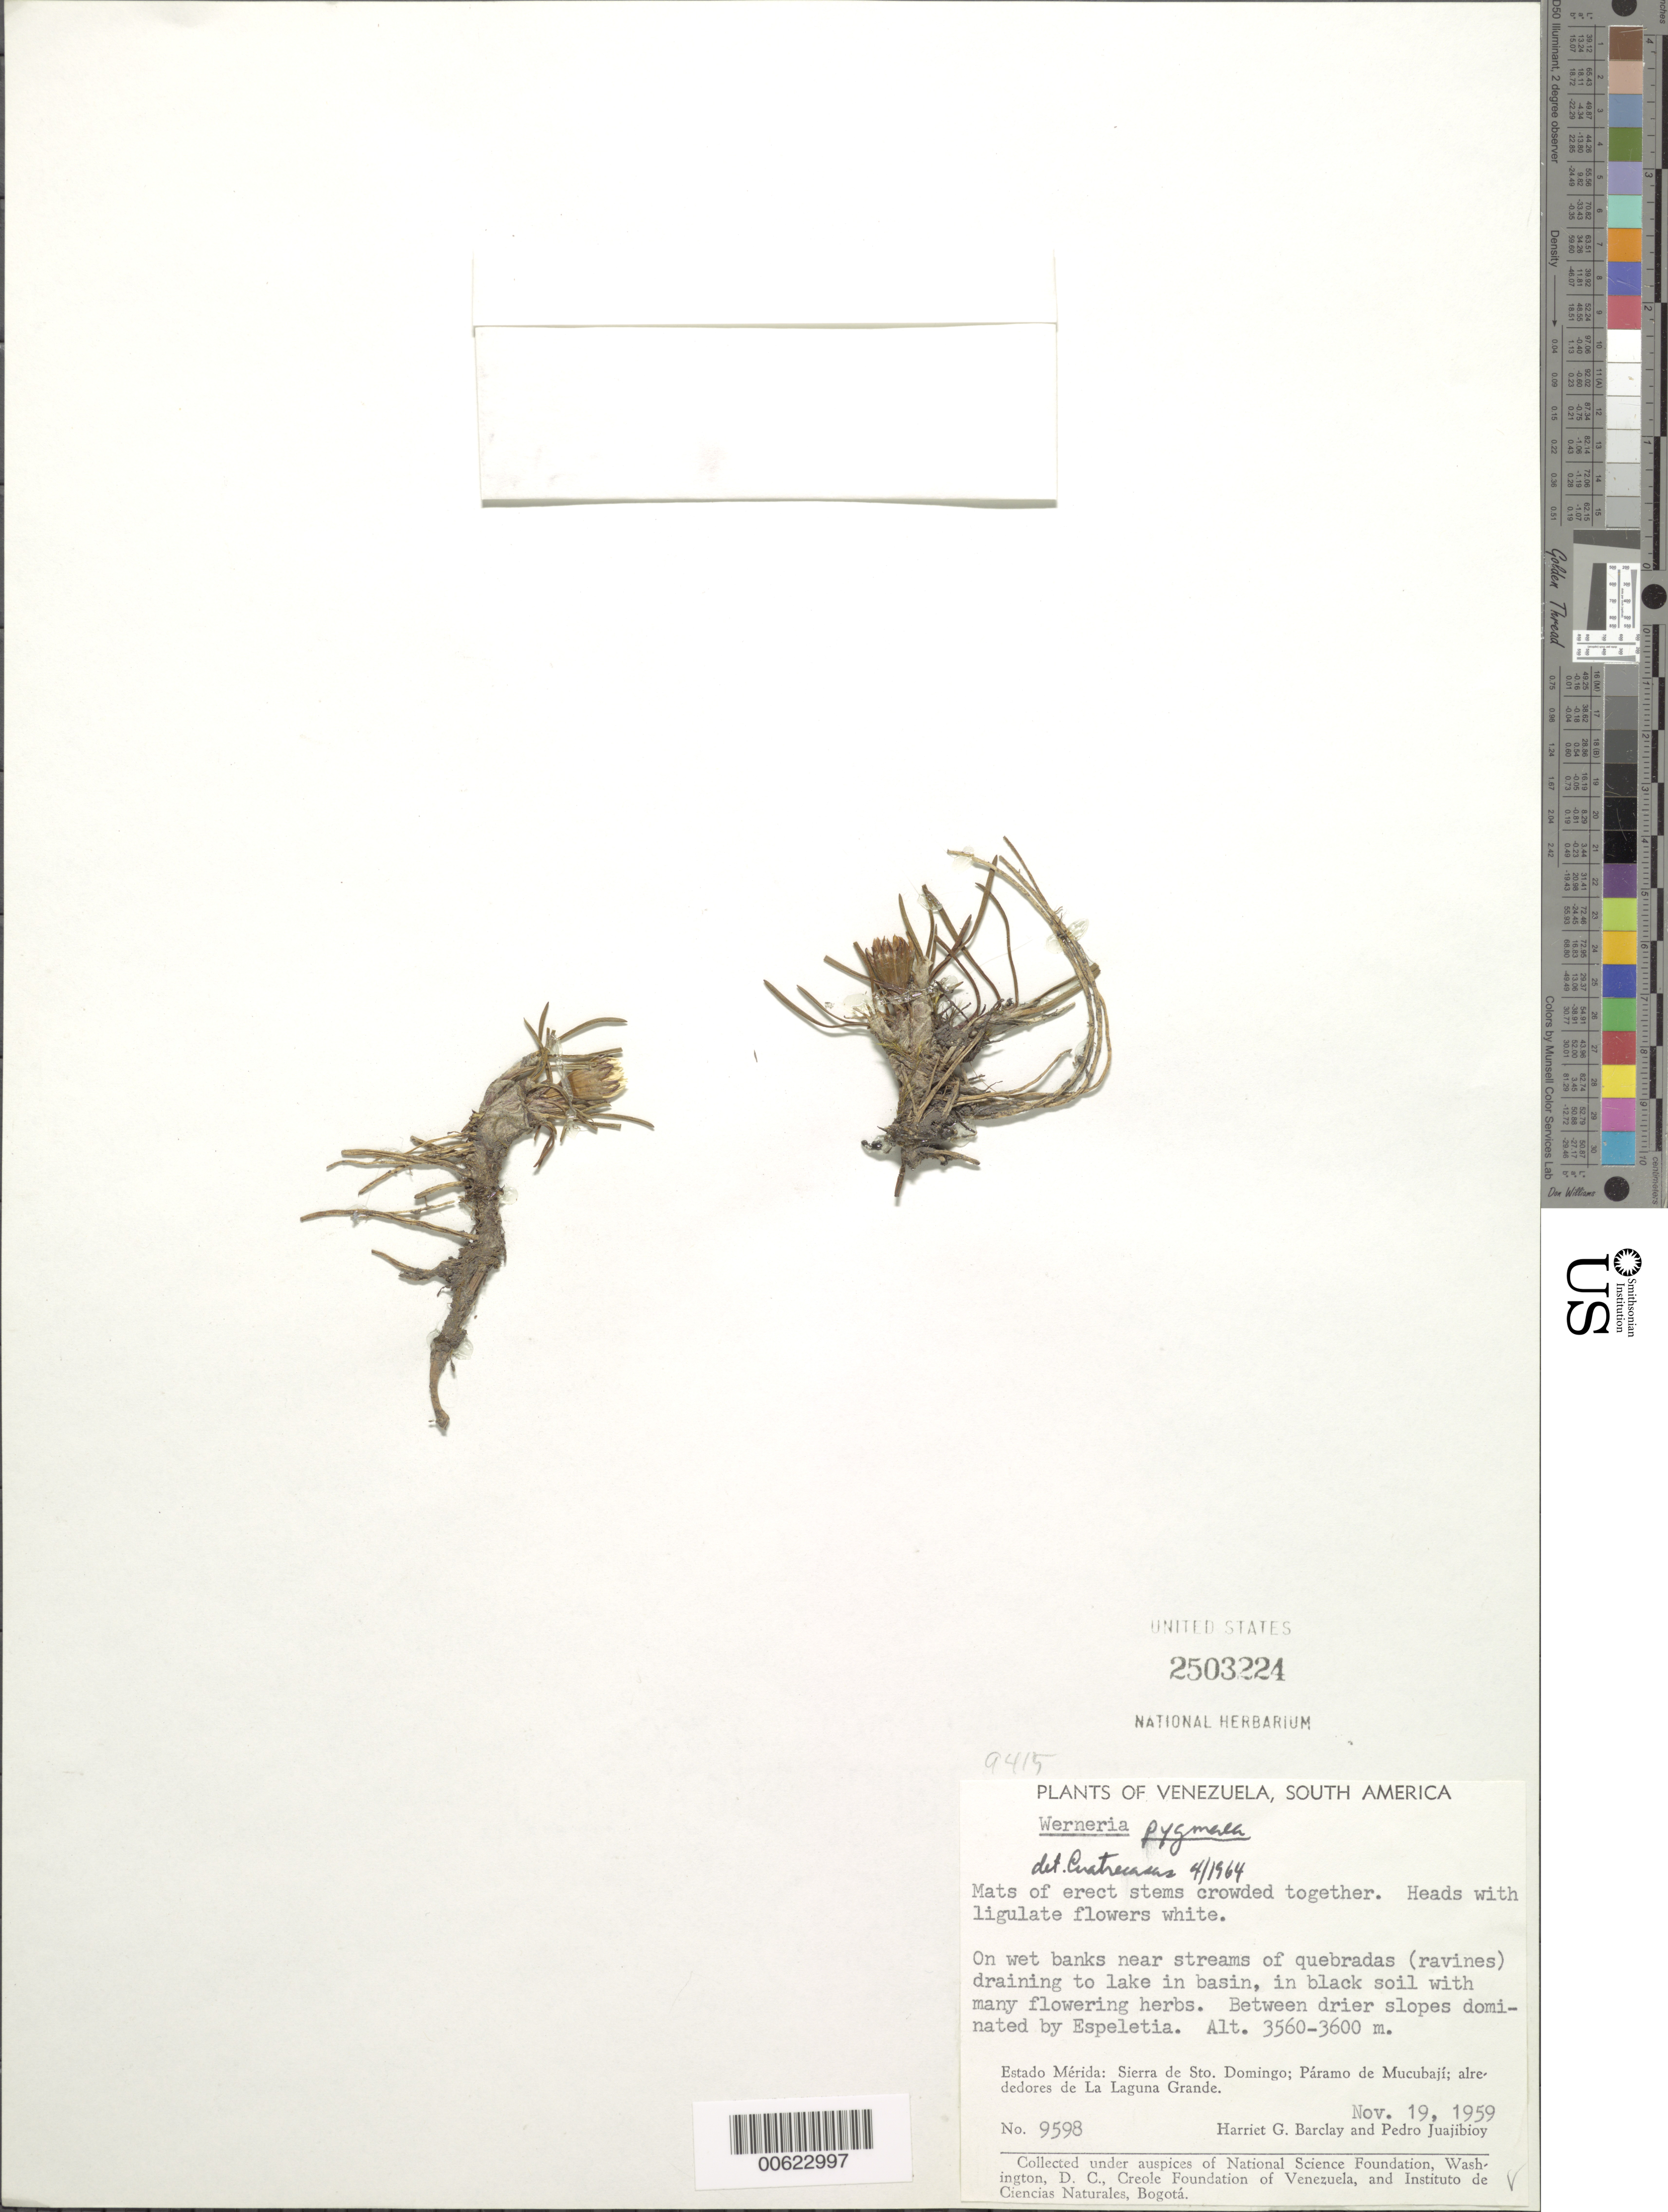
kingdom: Plantae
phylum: Tracheophyta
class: Magnoliopsida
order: Asterales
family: Asteraceae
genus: Werneria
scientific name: Werneria pygmaea complex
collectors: H. G. Barclay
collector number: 9598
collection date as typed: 19-Nov-59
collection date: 1959-11-19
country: Venezuela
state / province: Mérida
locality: La Laguna Grande. S. de Sto. Domingo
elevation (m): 3560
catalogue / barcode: US 2503224